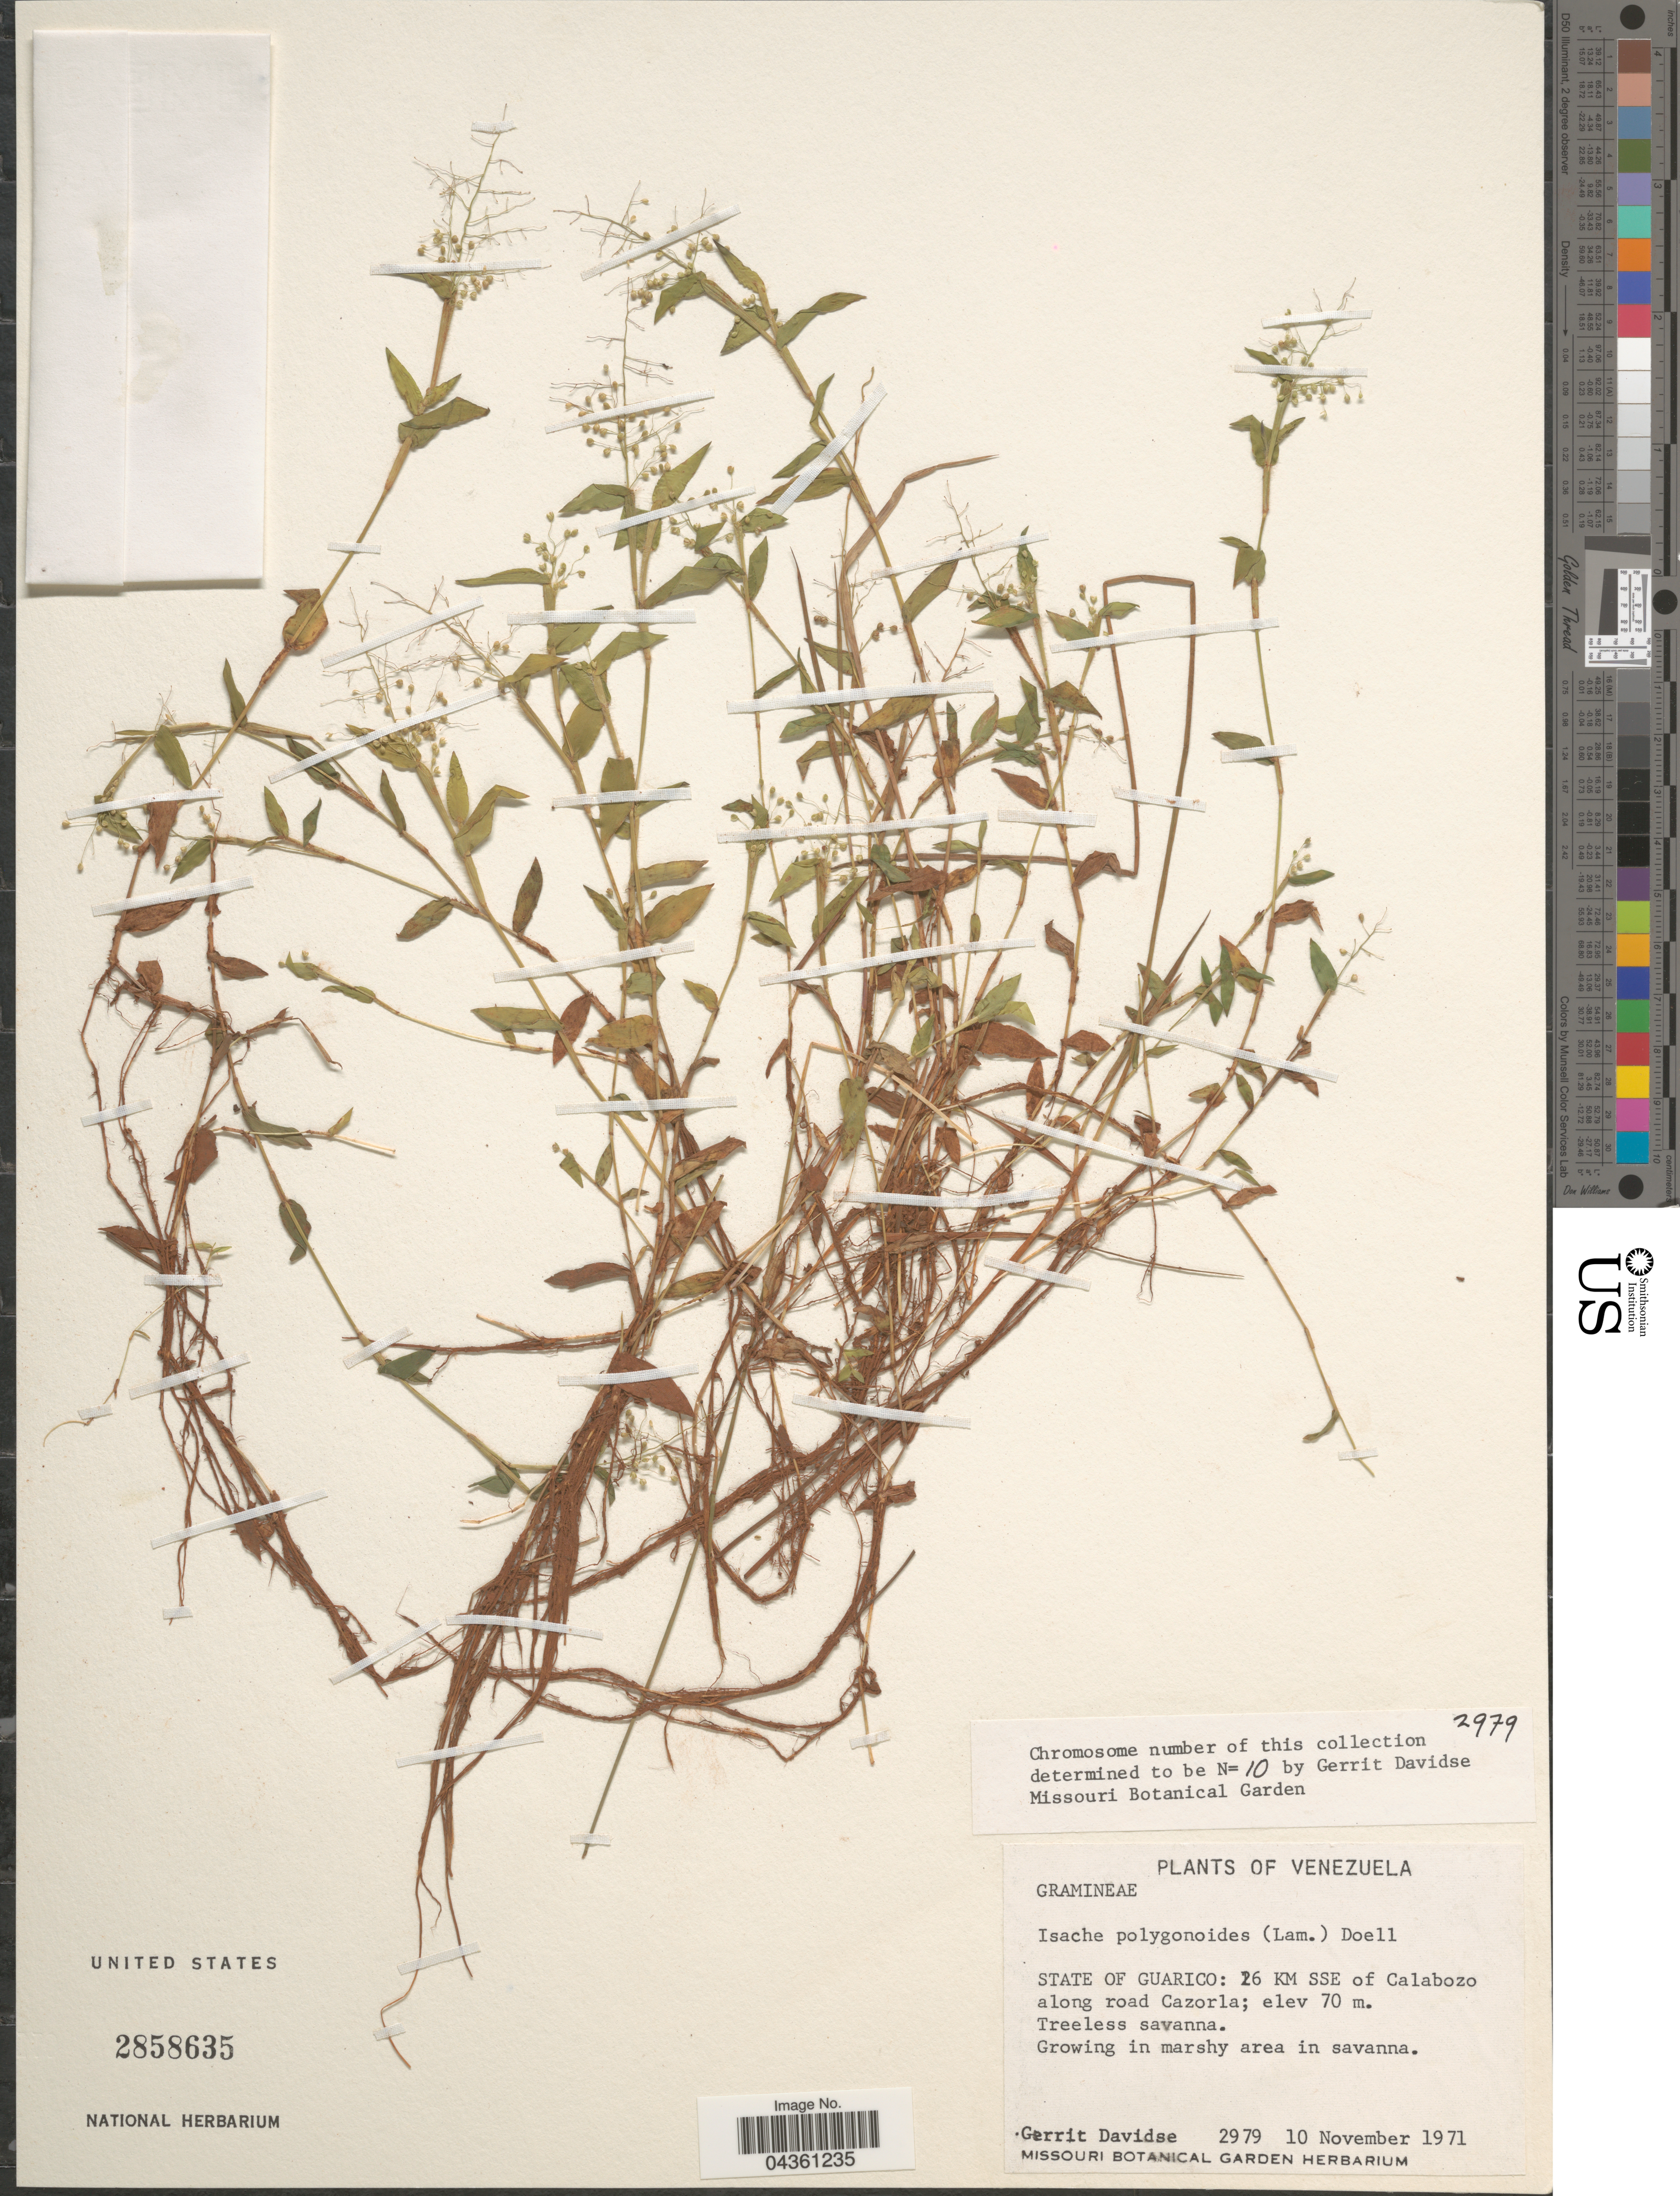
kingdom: Plantae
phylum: Tracheophyta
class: Liliopsida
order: Poales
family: Poaceae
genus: Isachne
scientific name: Isachne polygonoides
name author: (Lam.) Döll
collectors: G. Davidse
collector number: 2979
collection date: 1971-11-10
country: Venezuela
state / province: Guarico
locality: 26 KM SSE of Calabozo along road Cazorla; in marshy area in savanna.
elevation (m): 70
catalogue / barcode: US 2858635